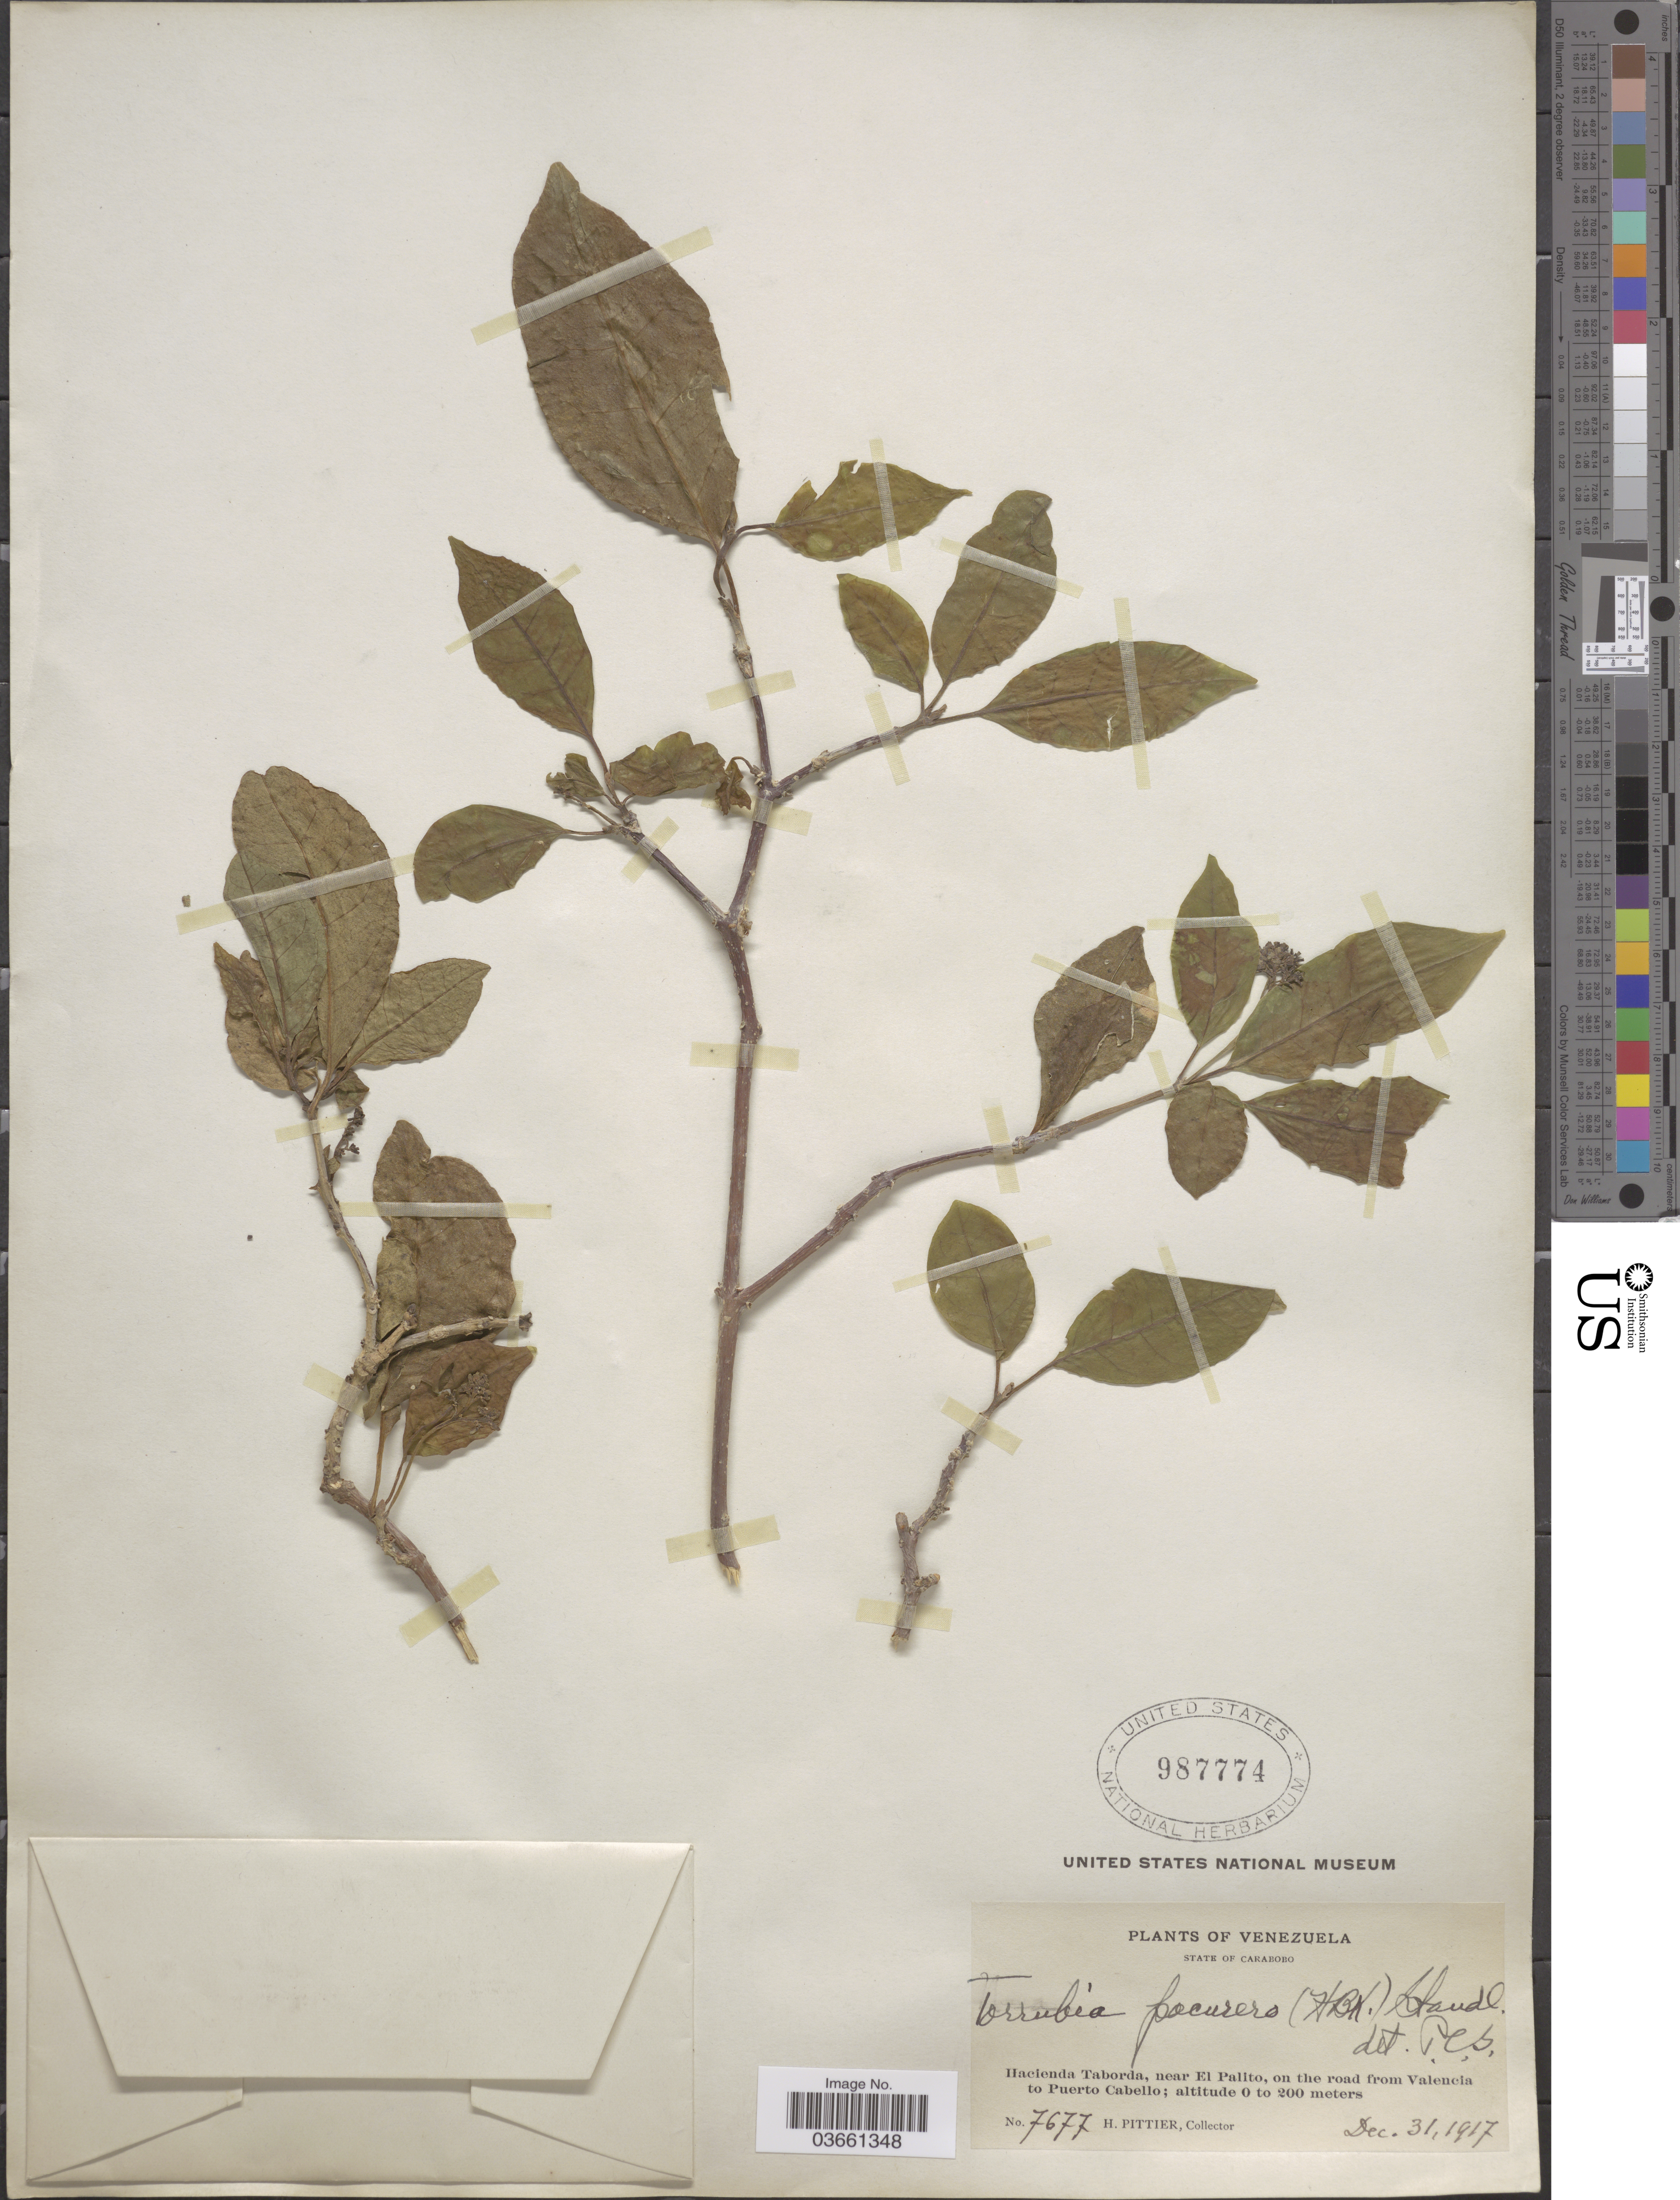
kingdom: Plantae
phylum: Tracheophyta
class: Magnoliopsida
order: Caryophyllales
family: Nyctaginaceae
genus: Guapira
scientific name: Guapira pacurero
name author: (Kunth) Little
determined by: Strong, Mark T., (BOT), Smithsonian Institution - National Museum of Natural History (UNITED STATES)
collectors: H. F. Pittier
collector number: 7677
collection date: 1917-12-31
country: Venezuela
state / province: Carabobo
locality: Hacienda Taborda, near El Palito, on the road from Valencia to Puerto Cabello.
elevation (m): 0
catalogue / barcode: US 987774